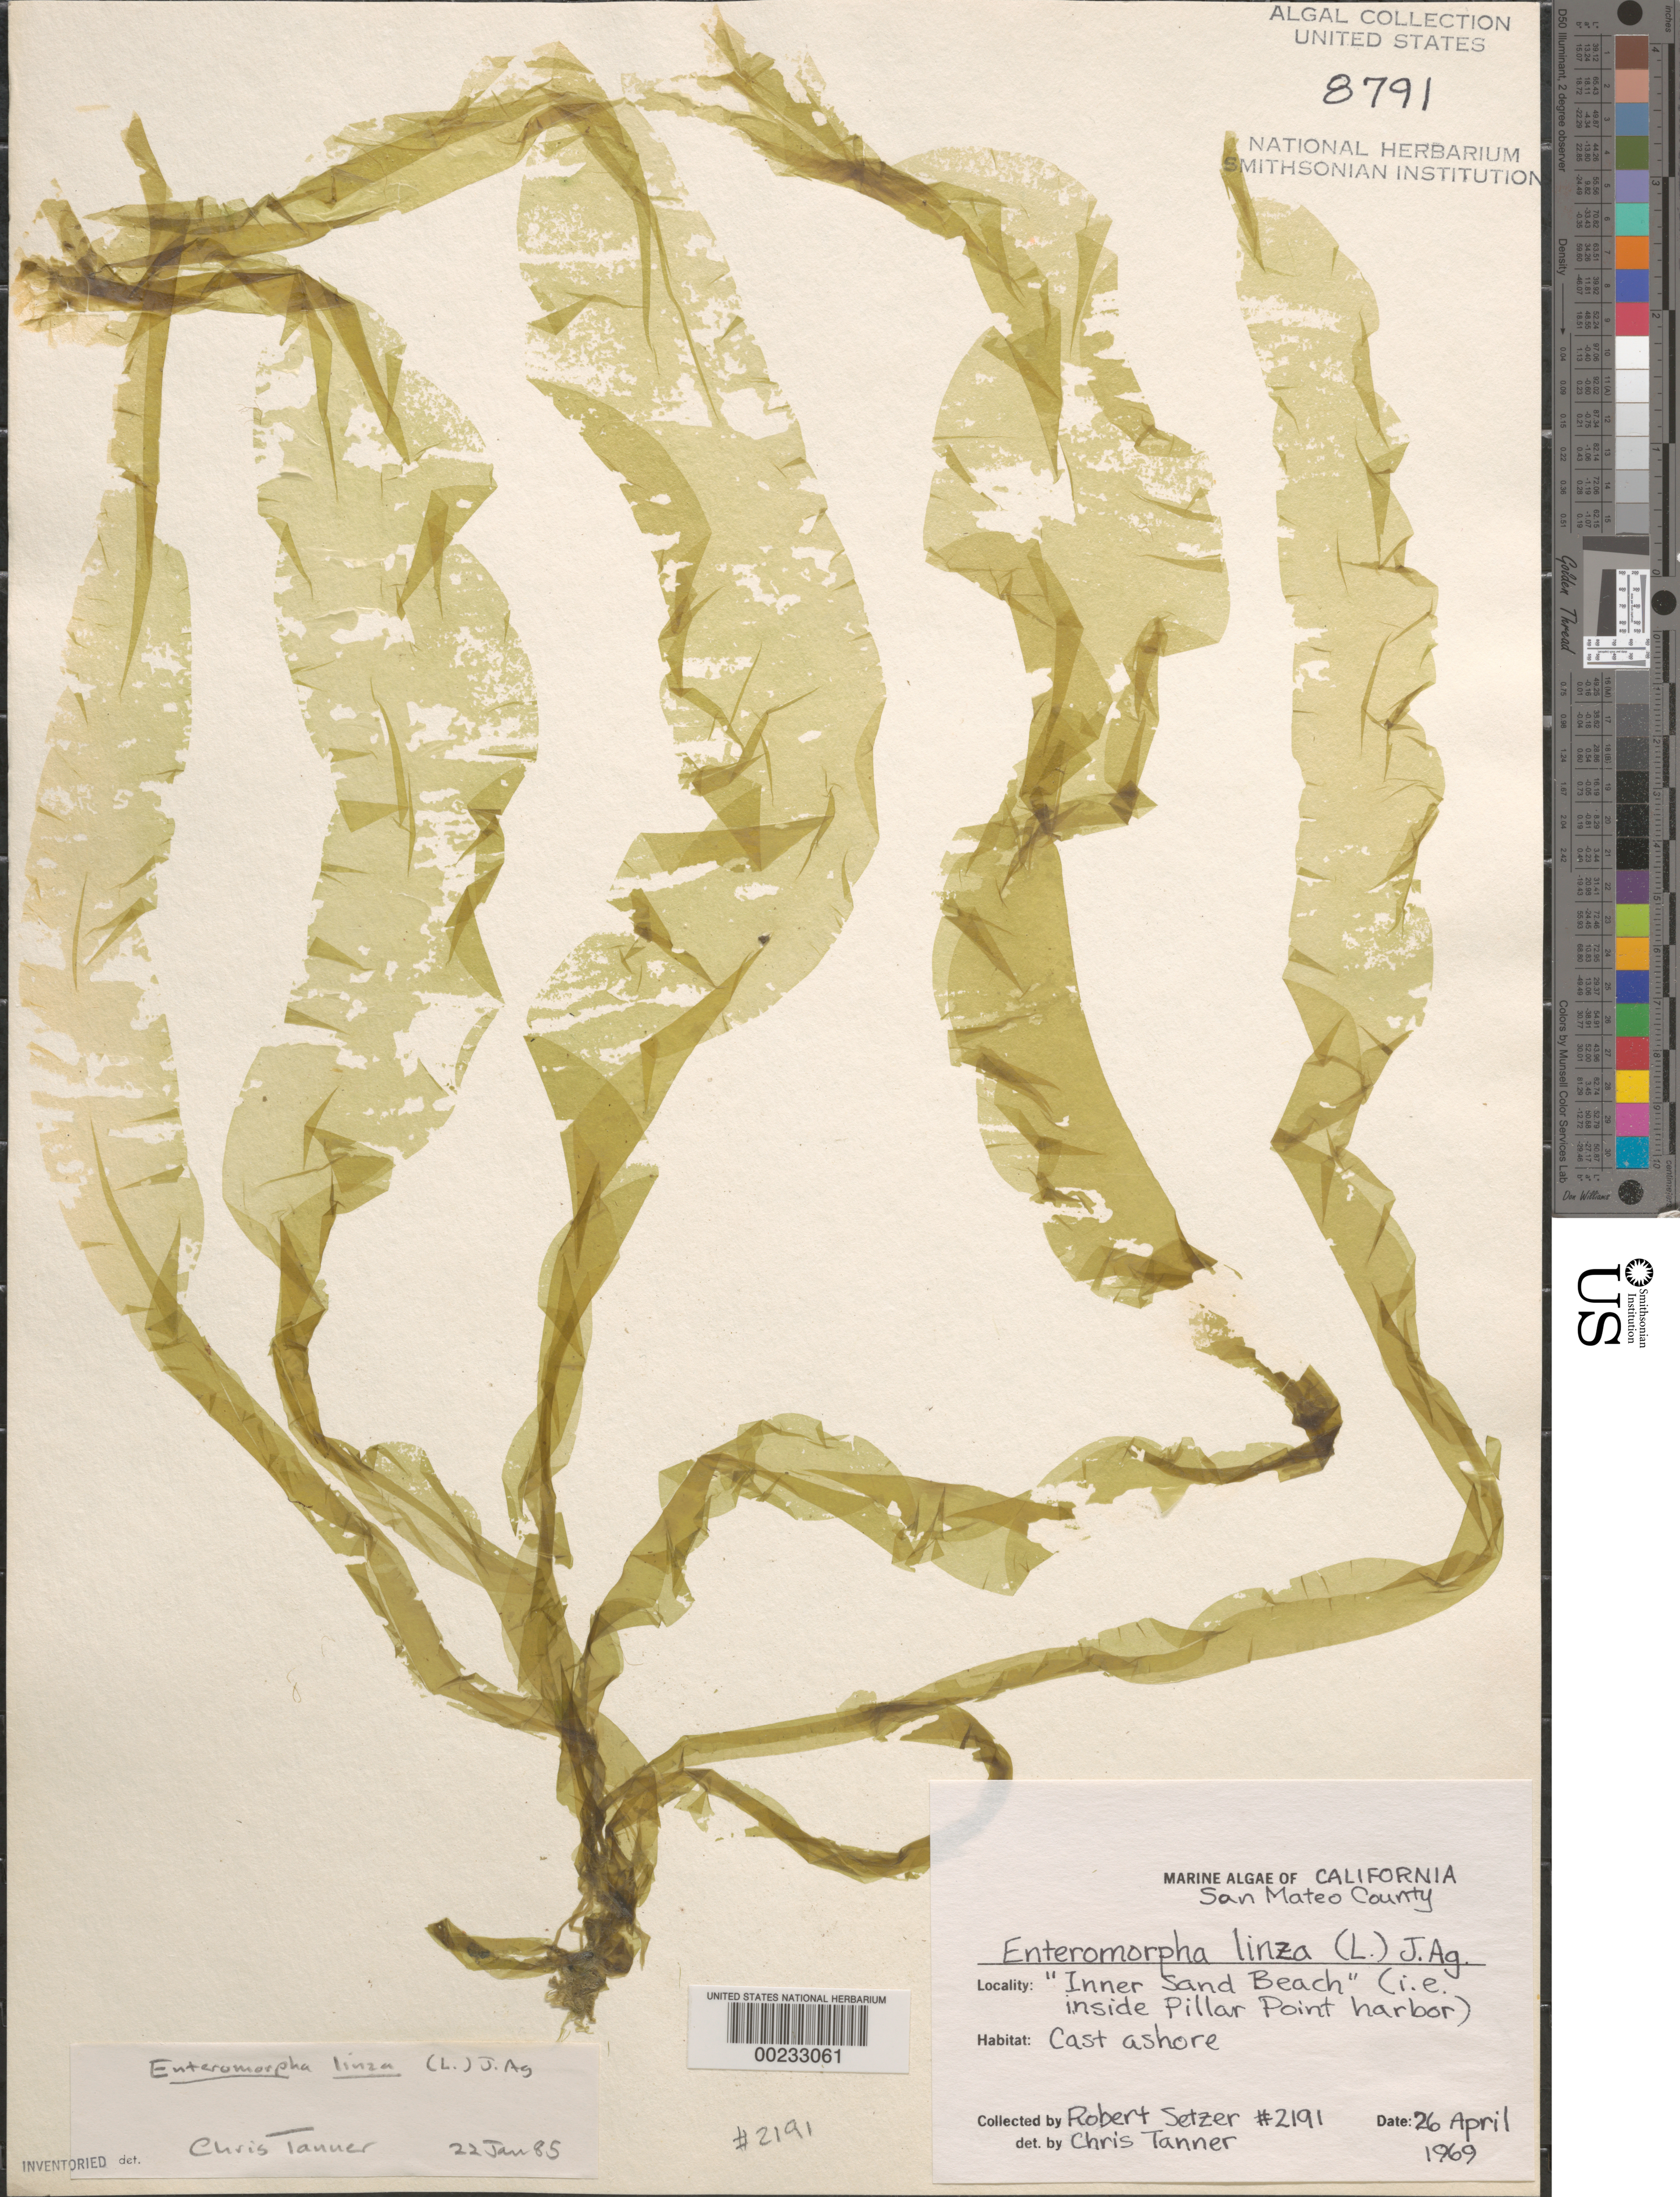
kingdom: Plantae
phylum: Chlorophyta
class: Ulvophyceae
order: Ulvales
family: Ulvaceae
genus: Ulva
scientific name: Ulva clathrata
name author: (Roth) C. Agardh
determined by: Algae name updating Project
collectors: R. Setzer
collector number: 2191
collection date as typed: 26 Apr 1969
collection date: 1969-04-26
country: United States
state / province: California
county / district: San Mateo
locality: Pillar Point Harbor, inner sand beach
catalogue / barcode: US 8791